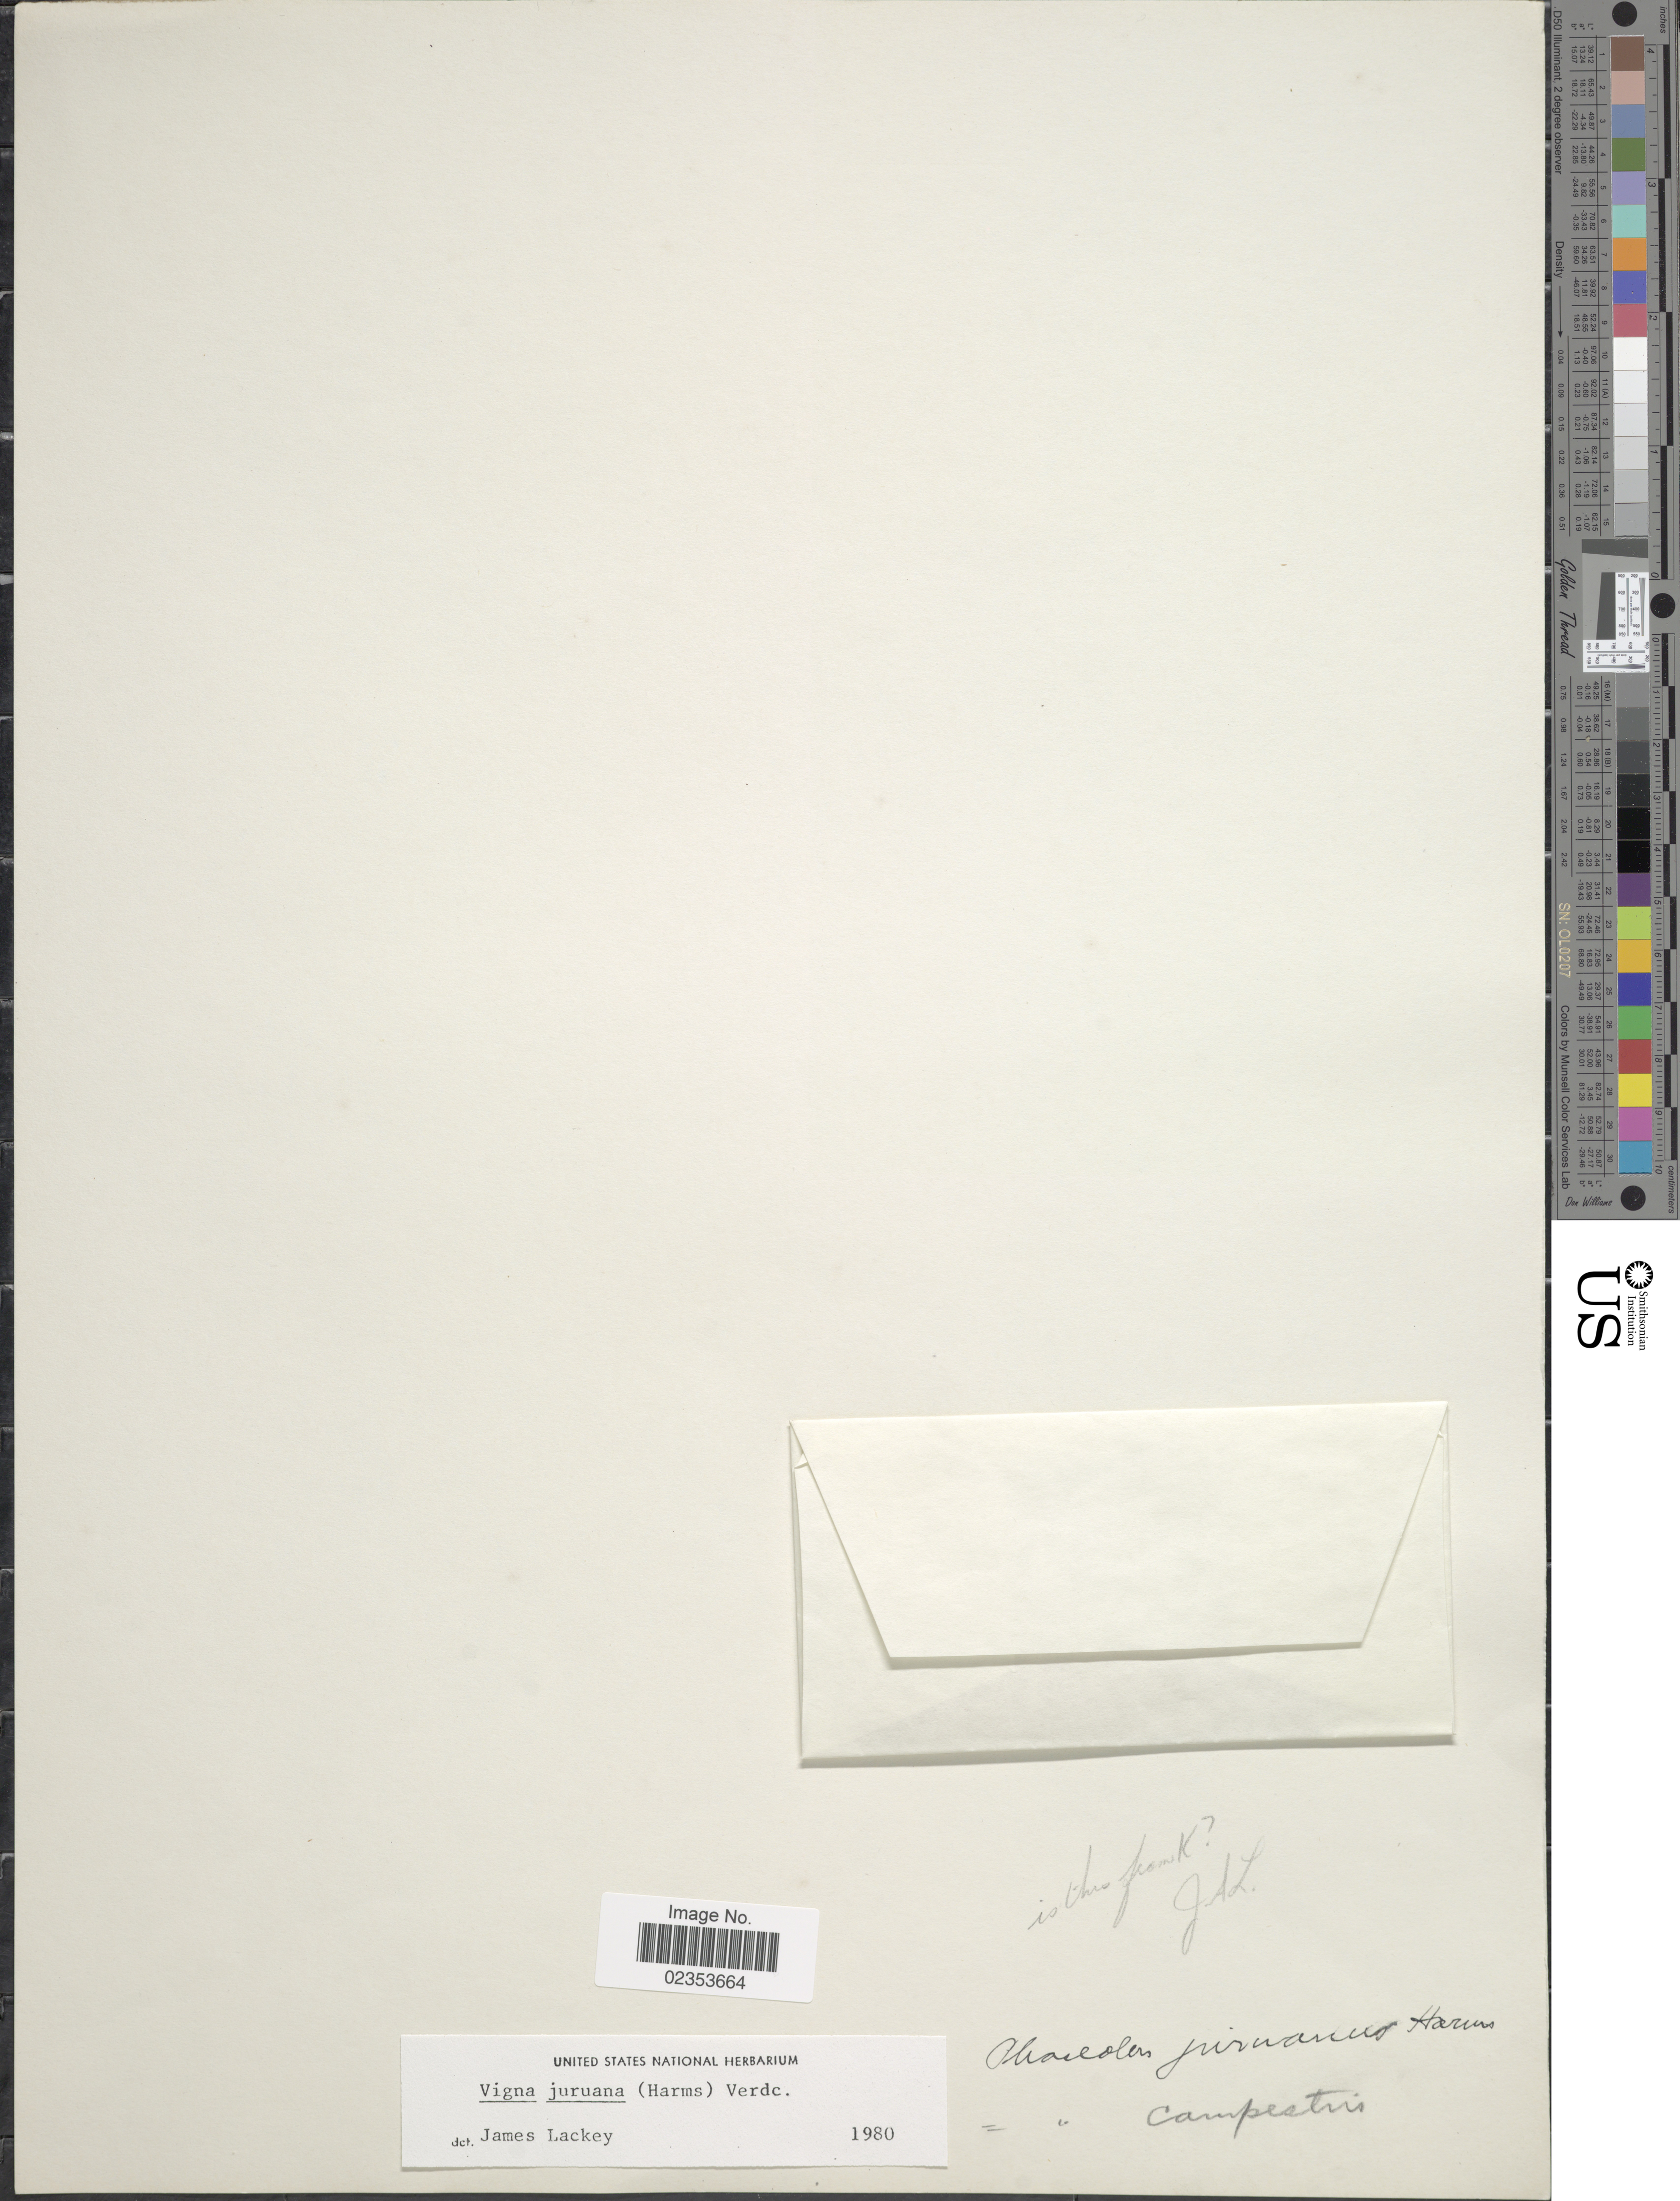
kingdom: Plantae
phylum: Tracheophyta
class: Magnoliopsida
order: Fabales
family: Fabaceae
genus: Vigna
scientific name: Vigna juruana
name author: (Harms) Verdc.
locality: Campestris [interpreted]